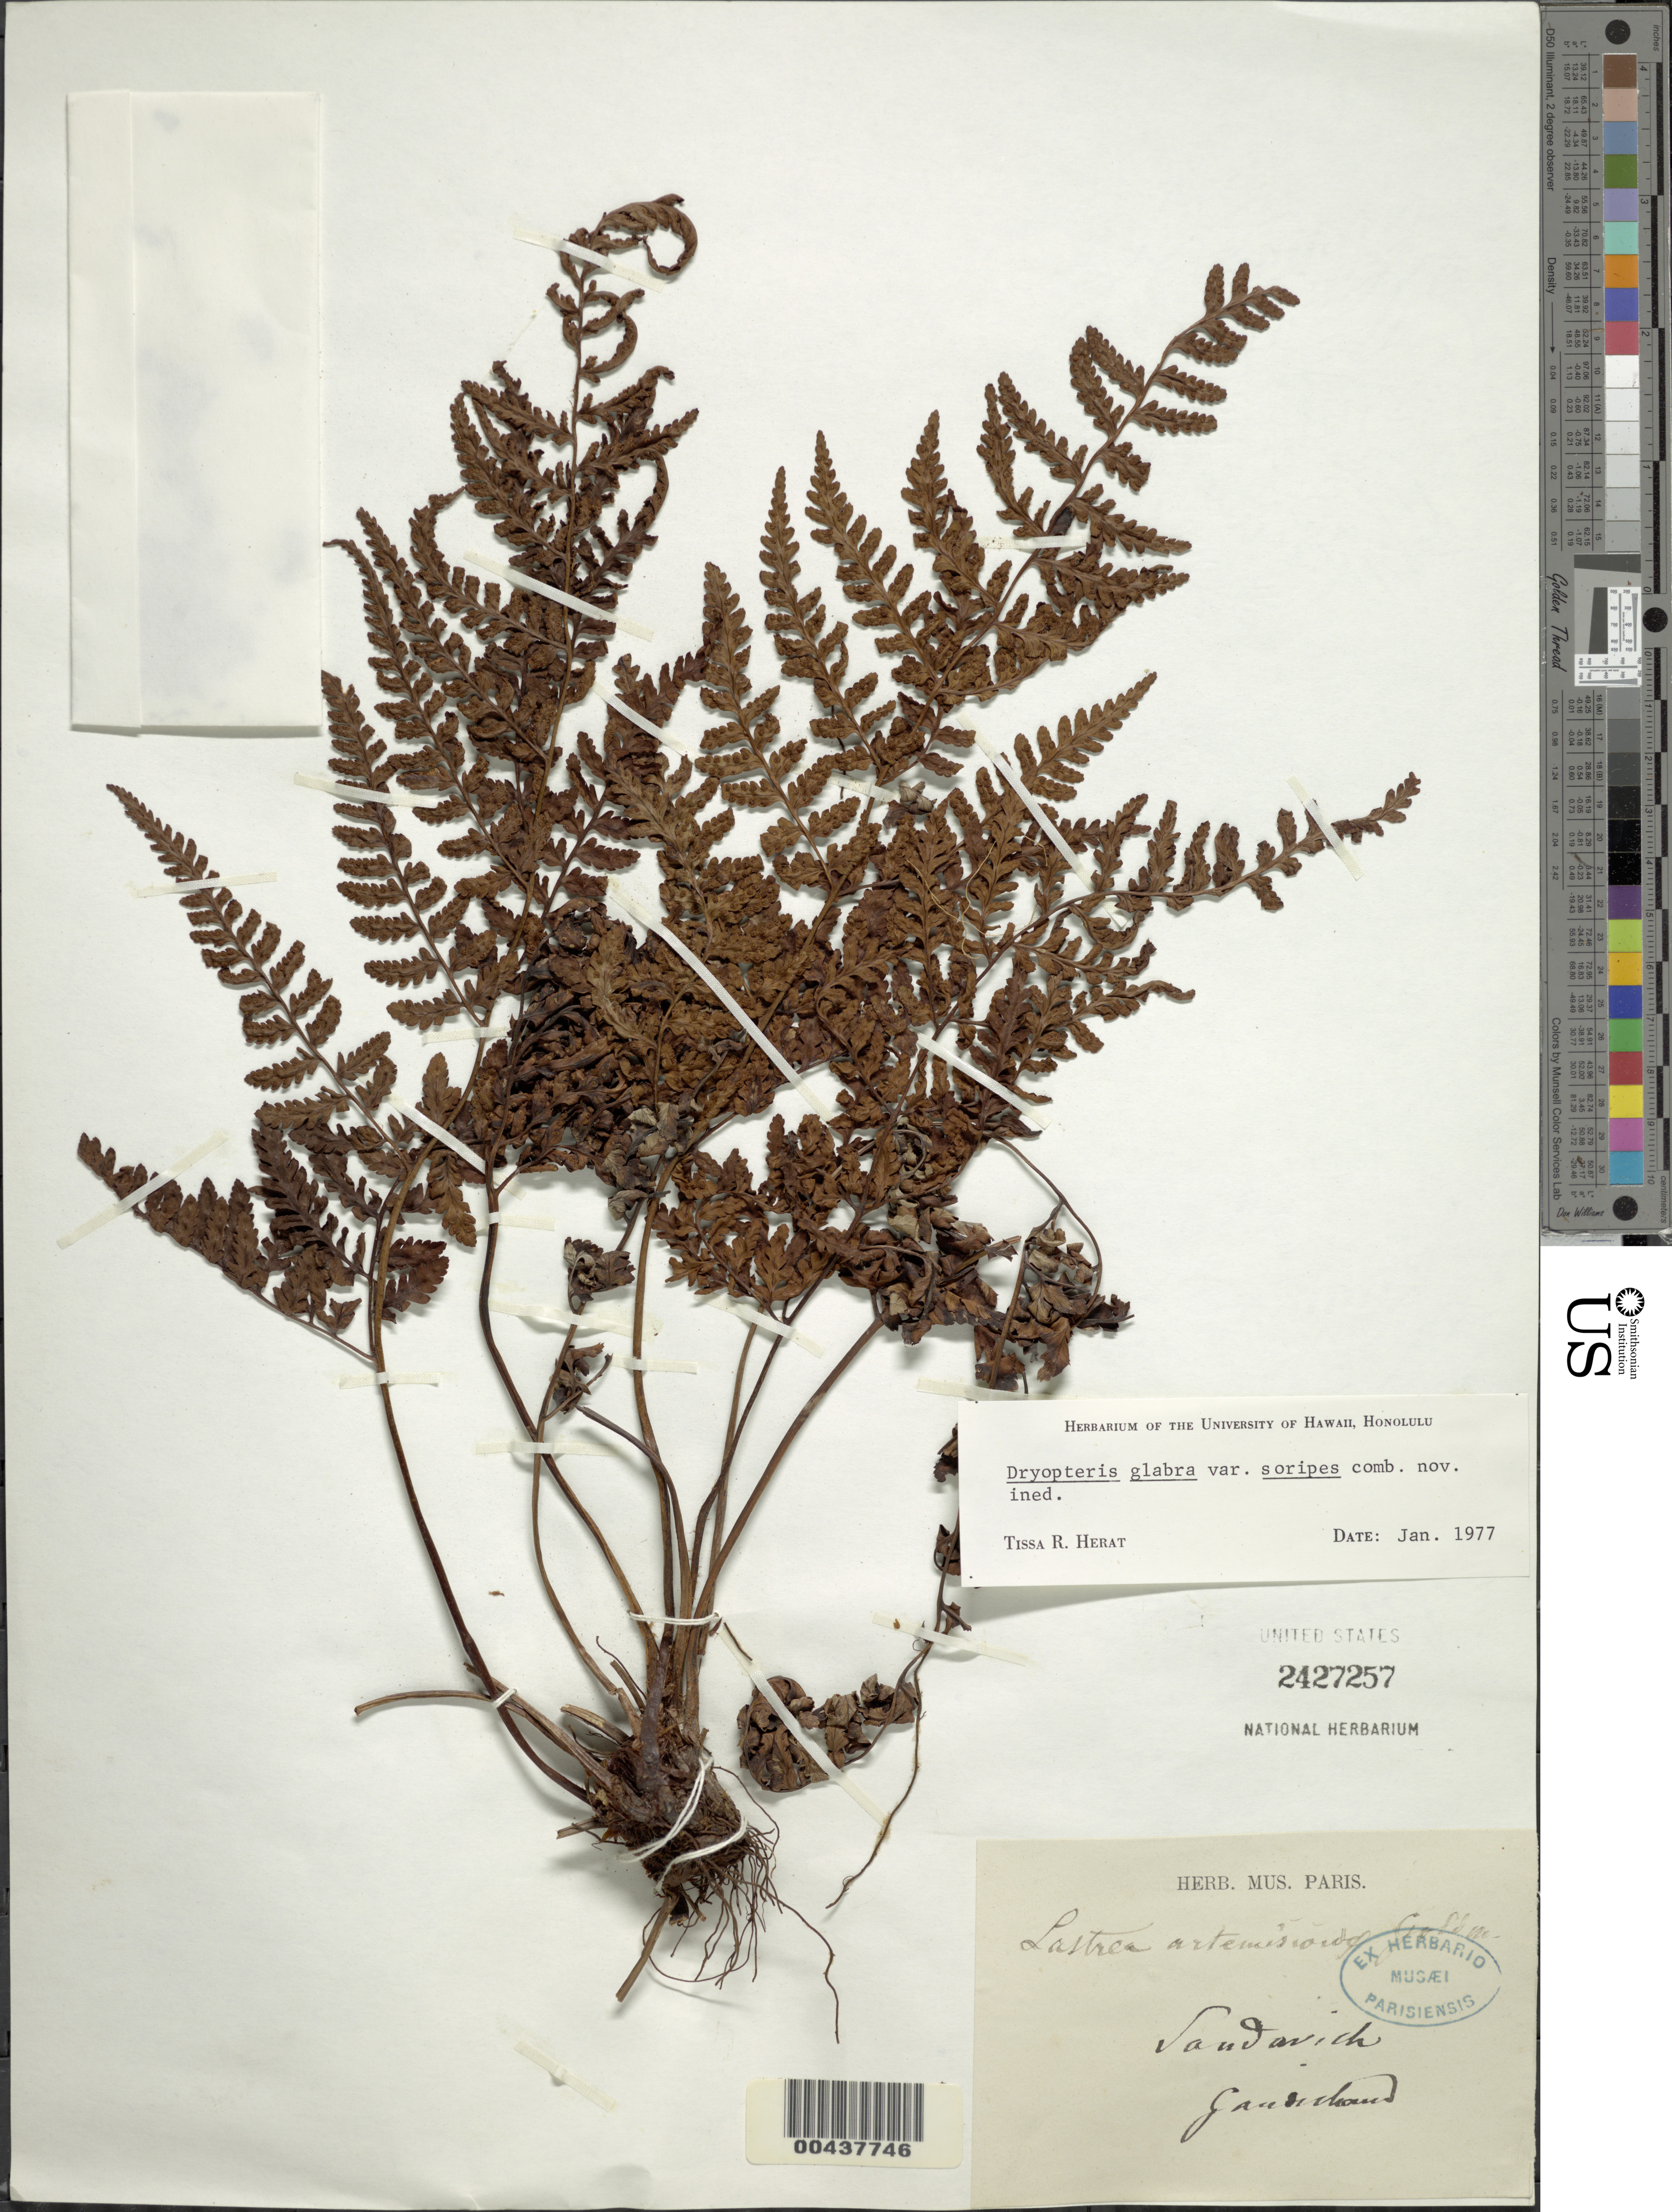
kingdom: Plantae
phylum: Tracheophyta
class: Polypodiopsida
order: Polypodiales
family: Dryopteridaceae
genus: Dryopteris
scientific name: Dryopteris glabra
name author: (Brack.) Kuntze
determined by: Herat, T. R.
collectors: C. Gaudichaud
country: United States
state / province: Hawaii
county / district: Hawaii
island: Hawaii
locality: Sandwich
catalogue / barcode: US 2427257